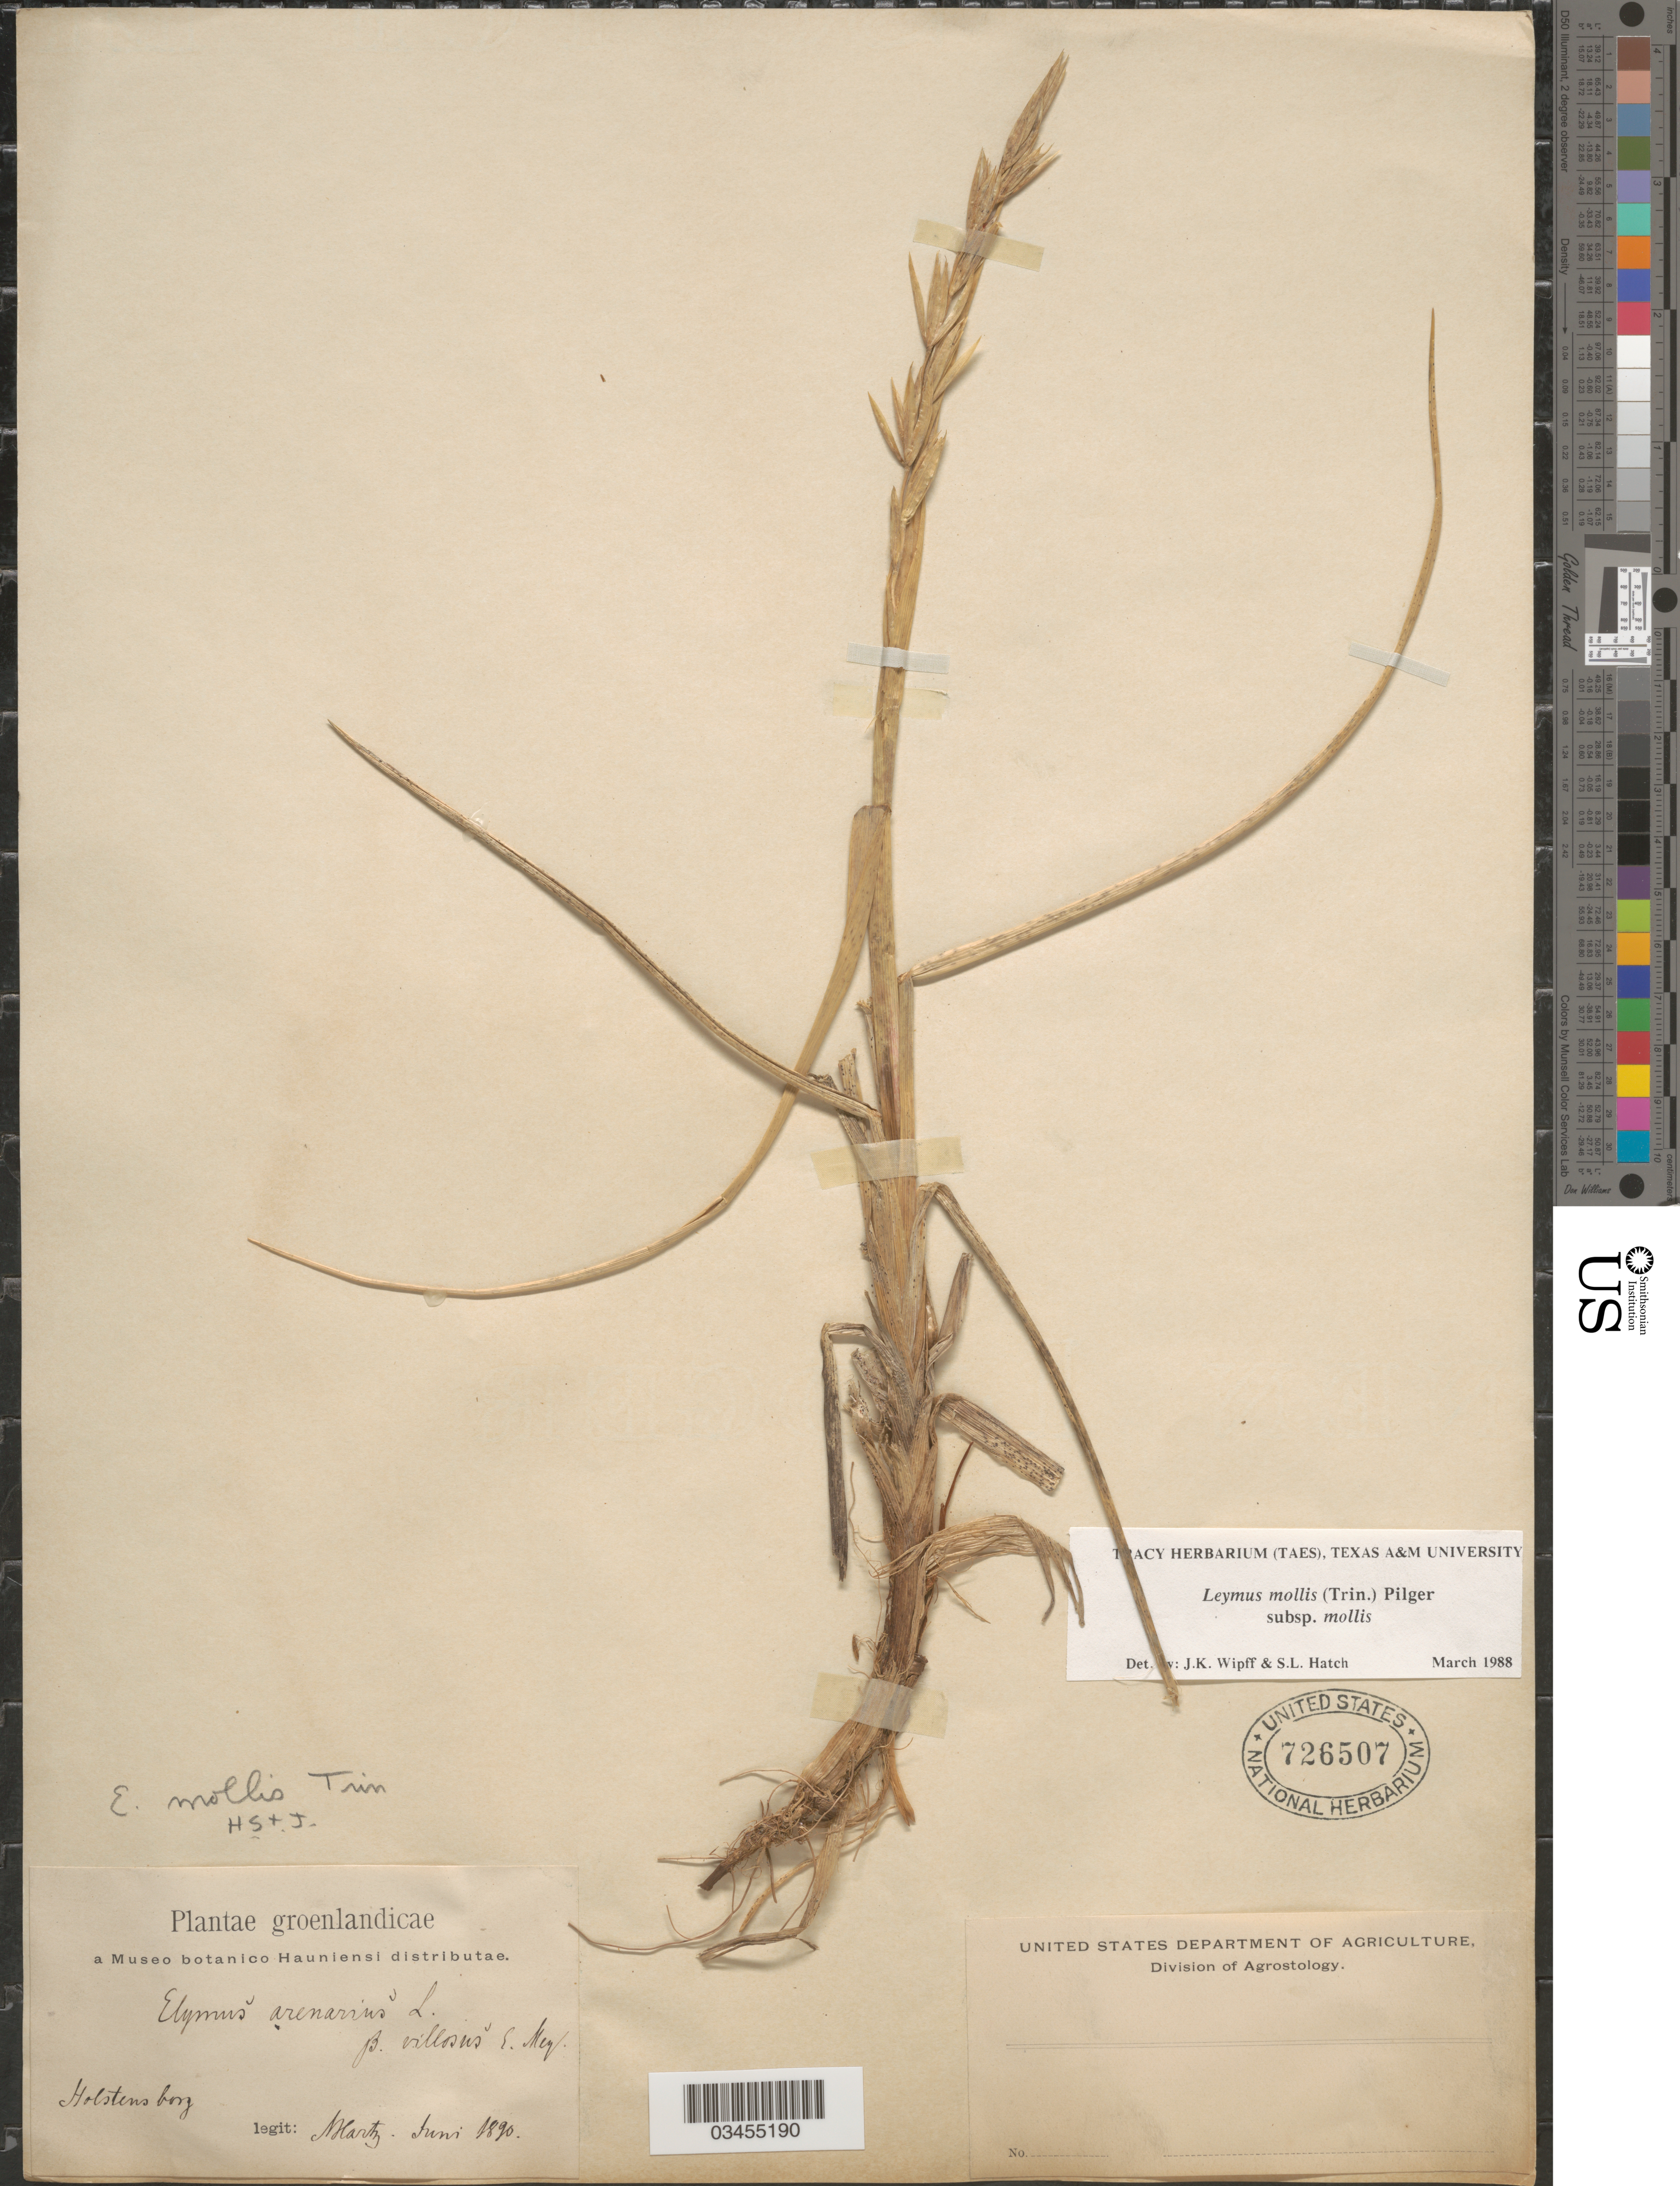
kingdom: Plantae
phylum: Tracheophyta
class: Liliopsida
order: Poales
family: Poaceae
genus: Leymus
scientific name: Leymus mollis subsp. mollis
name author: (Trin.) Pilg.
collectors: N. Hartz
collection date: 1890-06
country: Greenland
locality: Groenlandicae. Holstensborg.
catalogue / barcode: US 726507